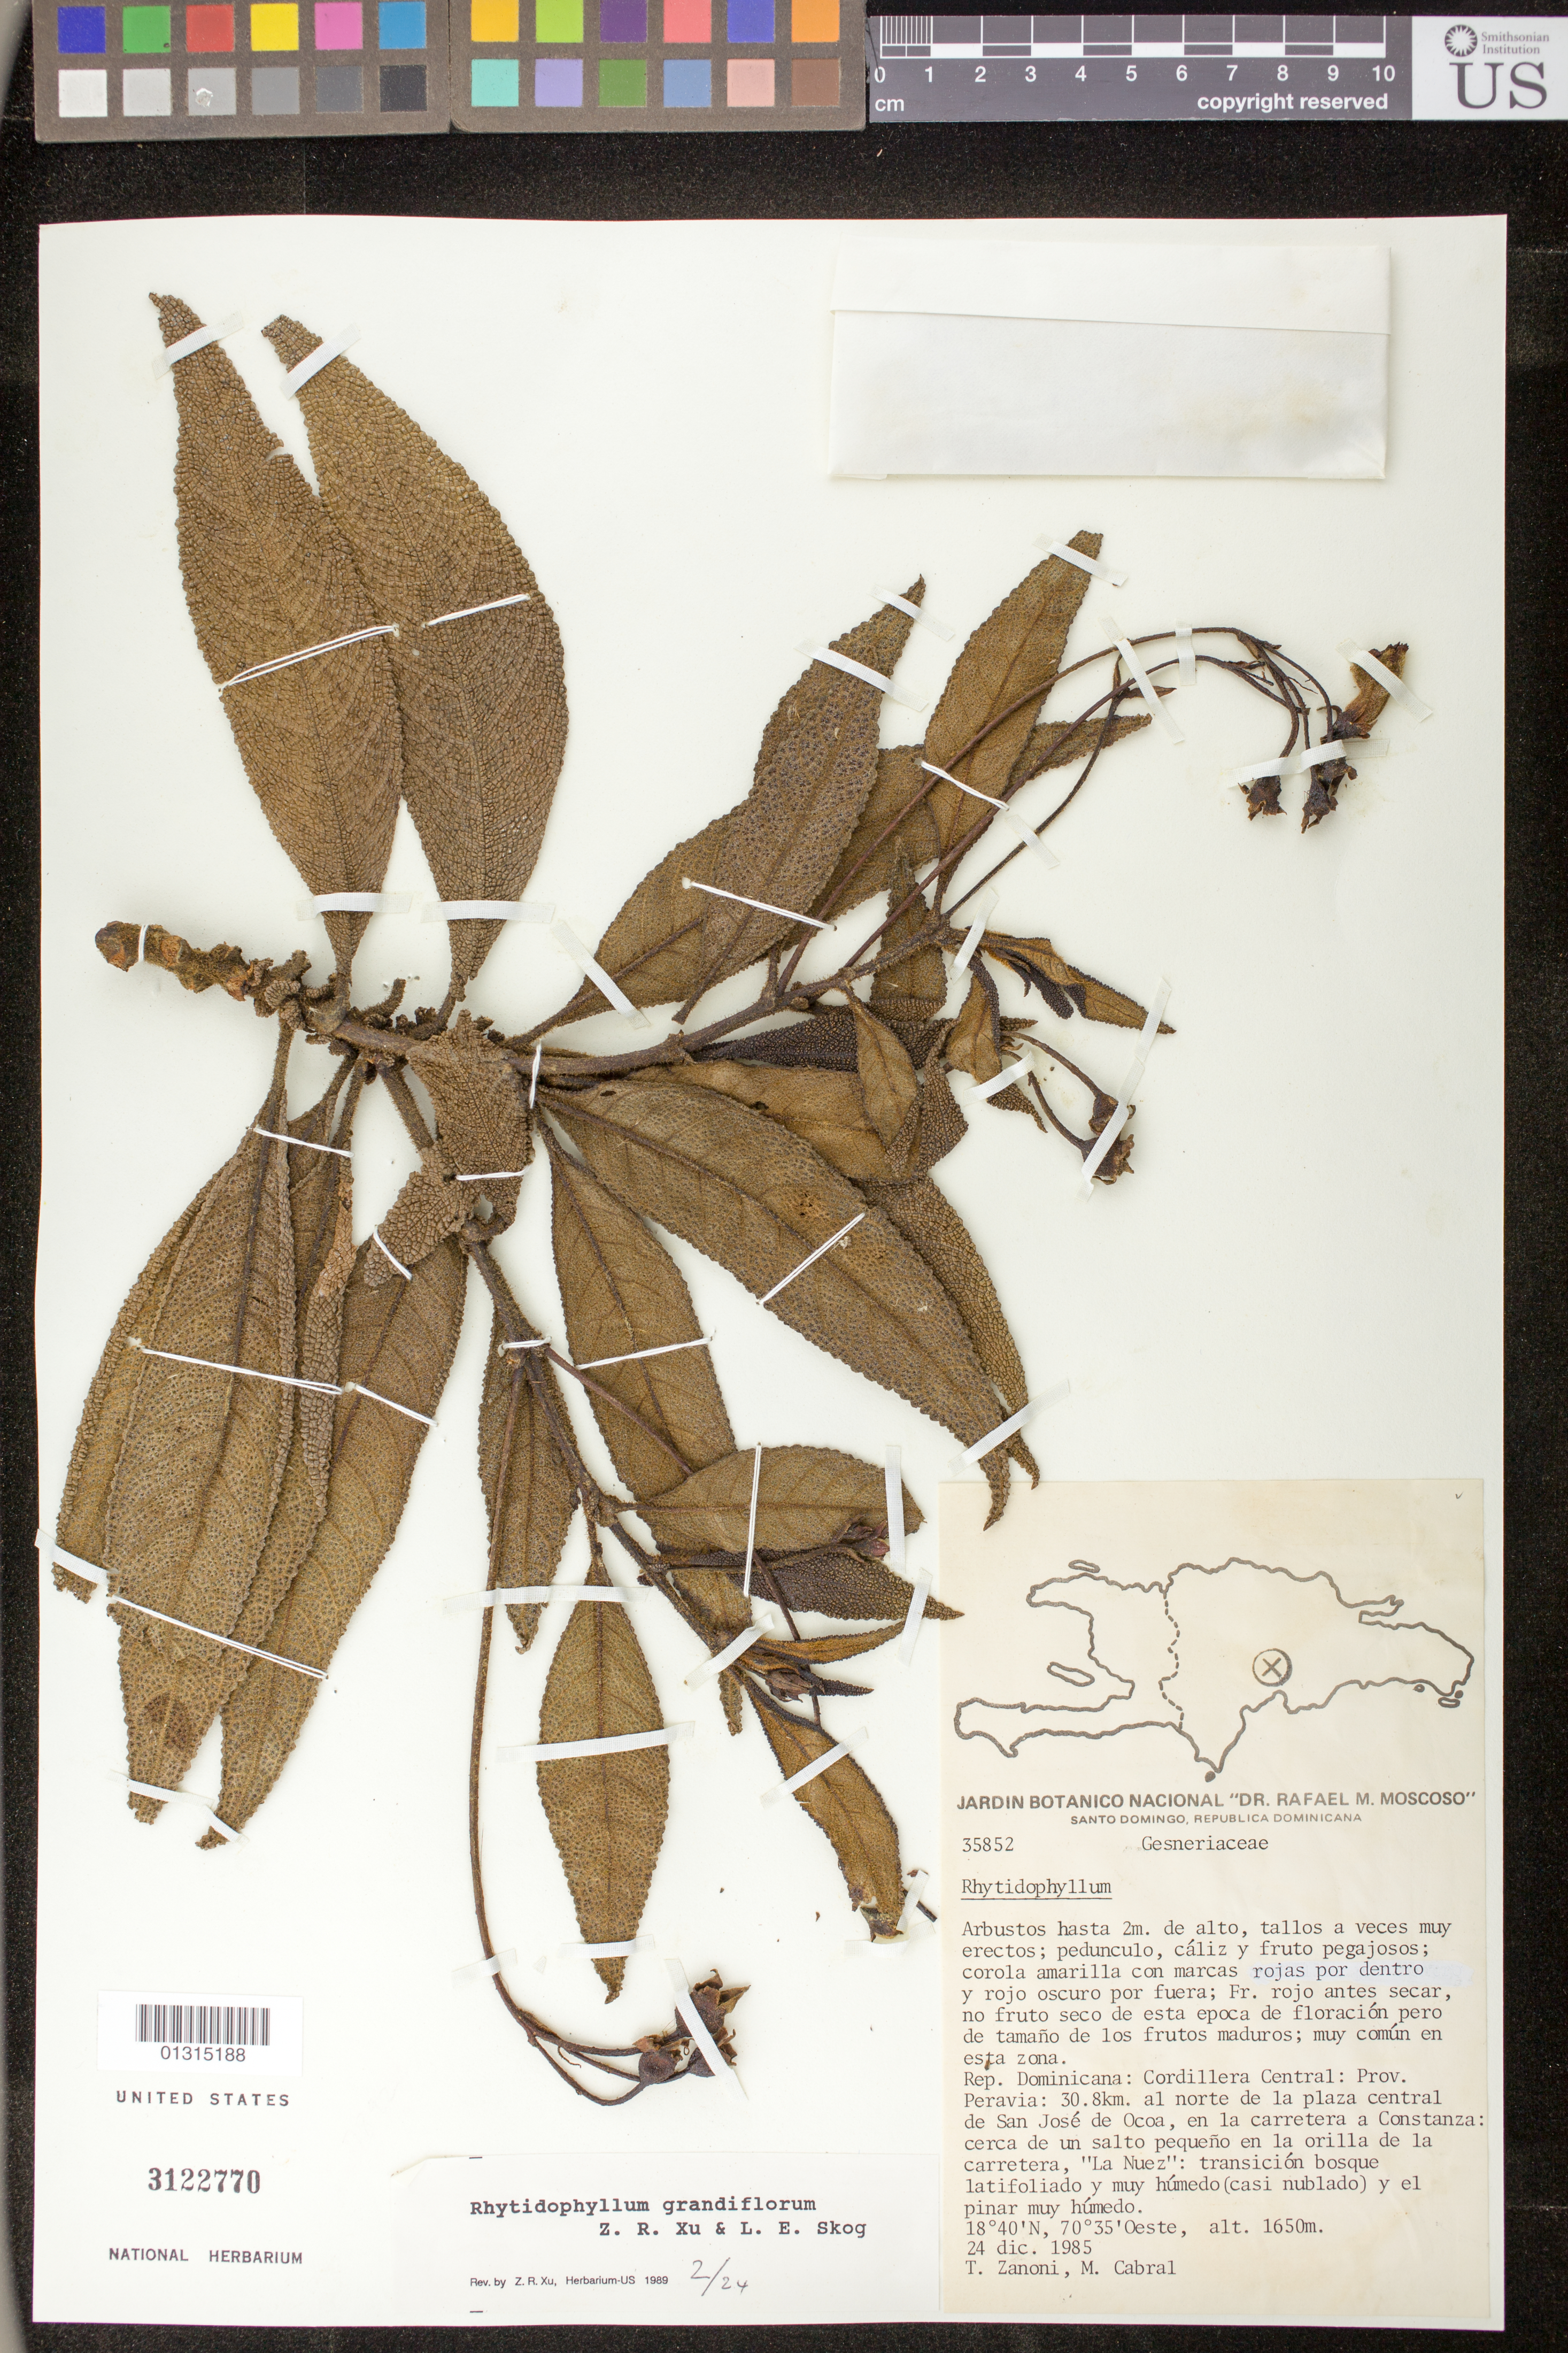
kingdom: Plantae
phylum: Tracheophyta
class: Magnoliopsida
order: Lamiales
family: Gesneriaceae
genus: Rhytidophyllum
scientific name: Rhytidophyllum grandiflorum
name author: Xu & L.E. Skog ex Zanoni & Jiménez Rodr.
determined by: Xu, Z. R.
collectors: T. A. Zanoni & M. Cabral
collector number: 35852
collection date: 1985-12-24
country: Dominican Republic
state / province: Peravia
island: Hispaniola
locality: Cordillera Central, 30.8 km al norte de la plaza central de San José de Ocoa, en la carretera a Constanza, cerca de un salto pequeño en la orilla de la carretera, "La Nuez"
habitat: Transición bosque latifoliado y muy húmedo (casi nublado) y el pinar muy húmedo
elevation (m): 1650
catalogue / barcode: US 3122770